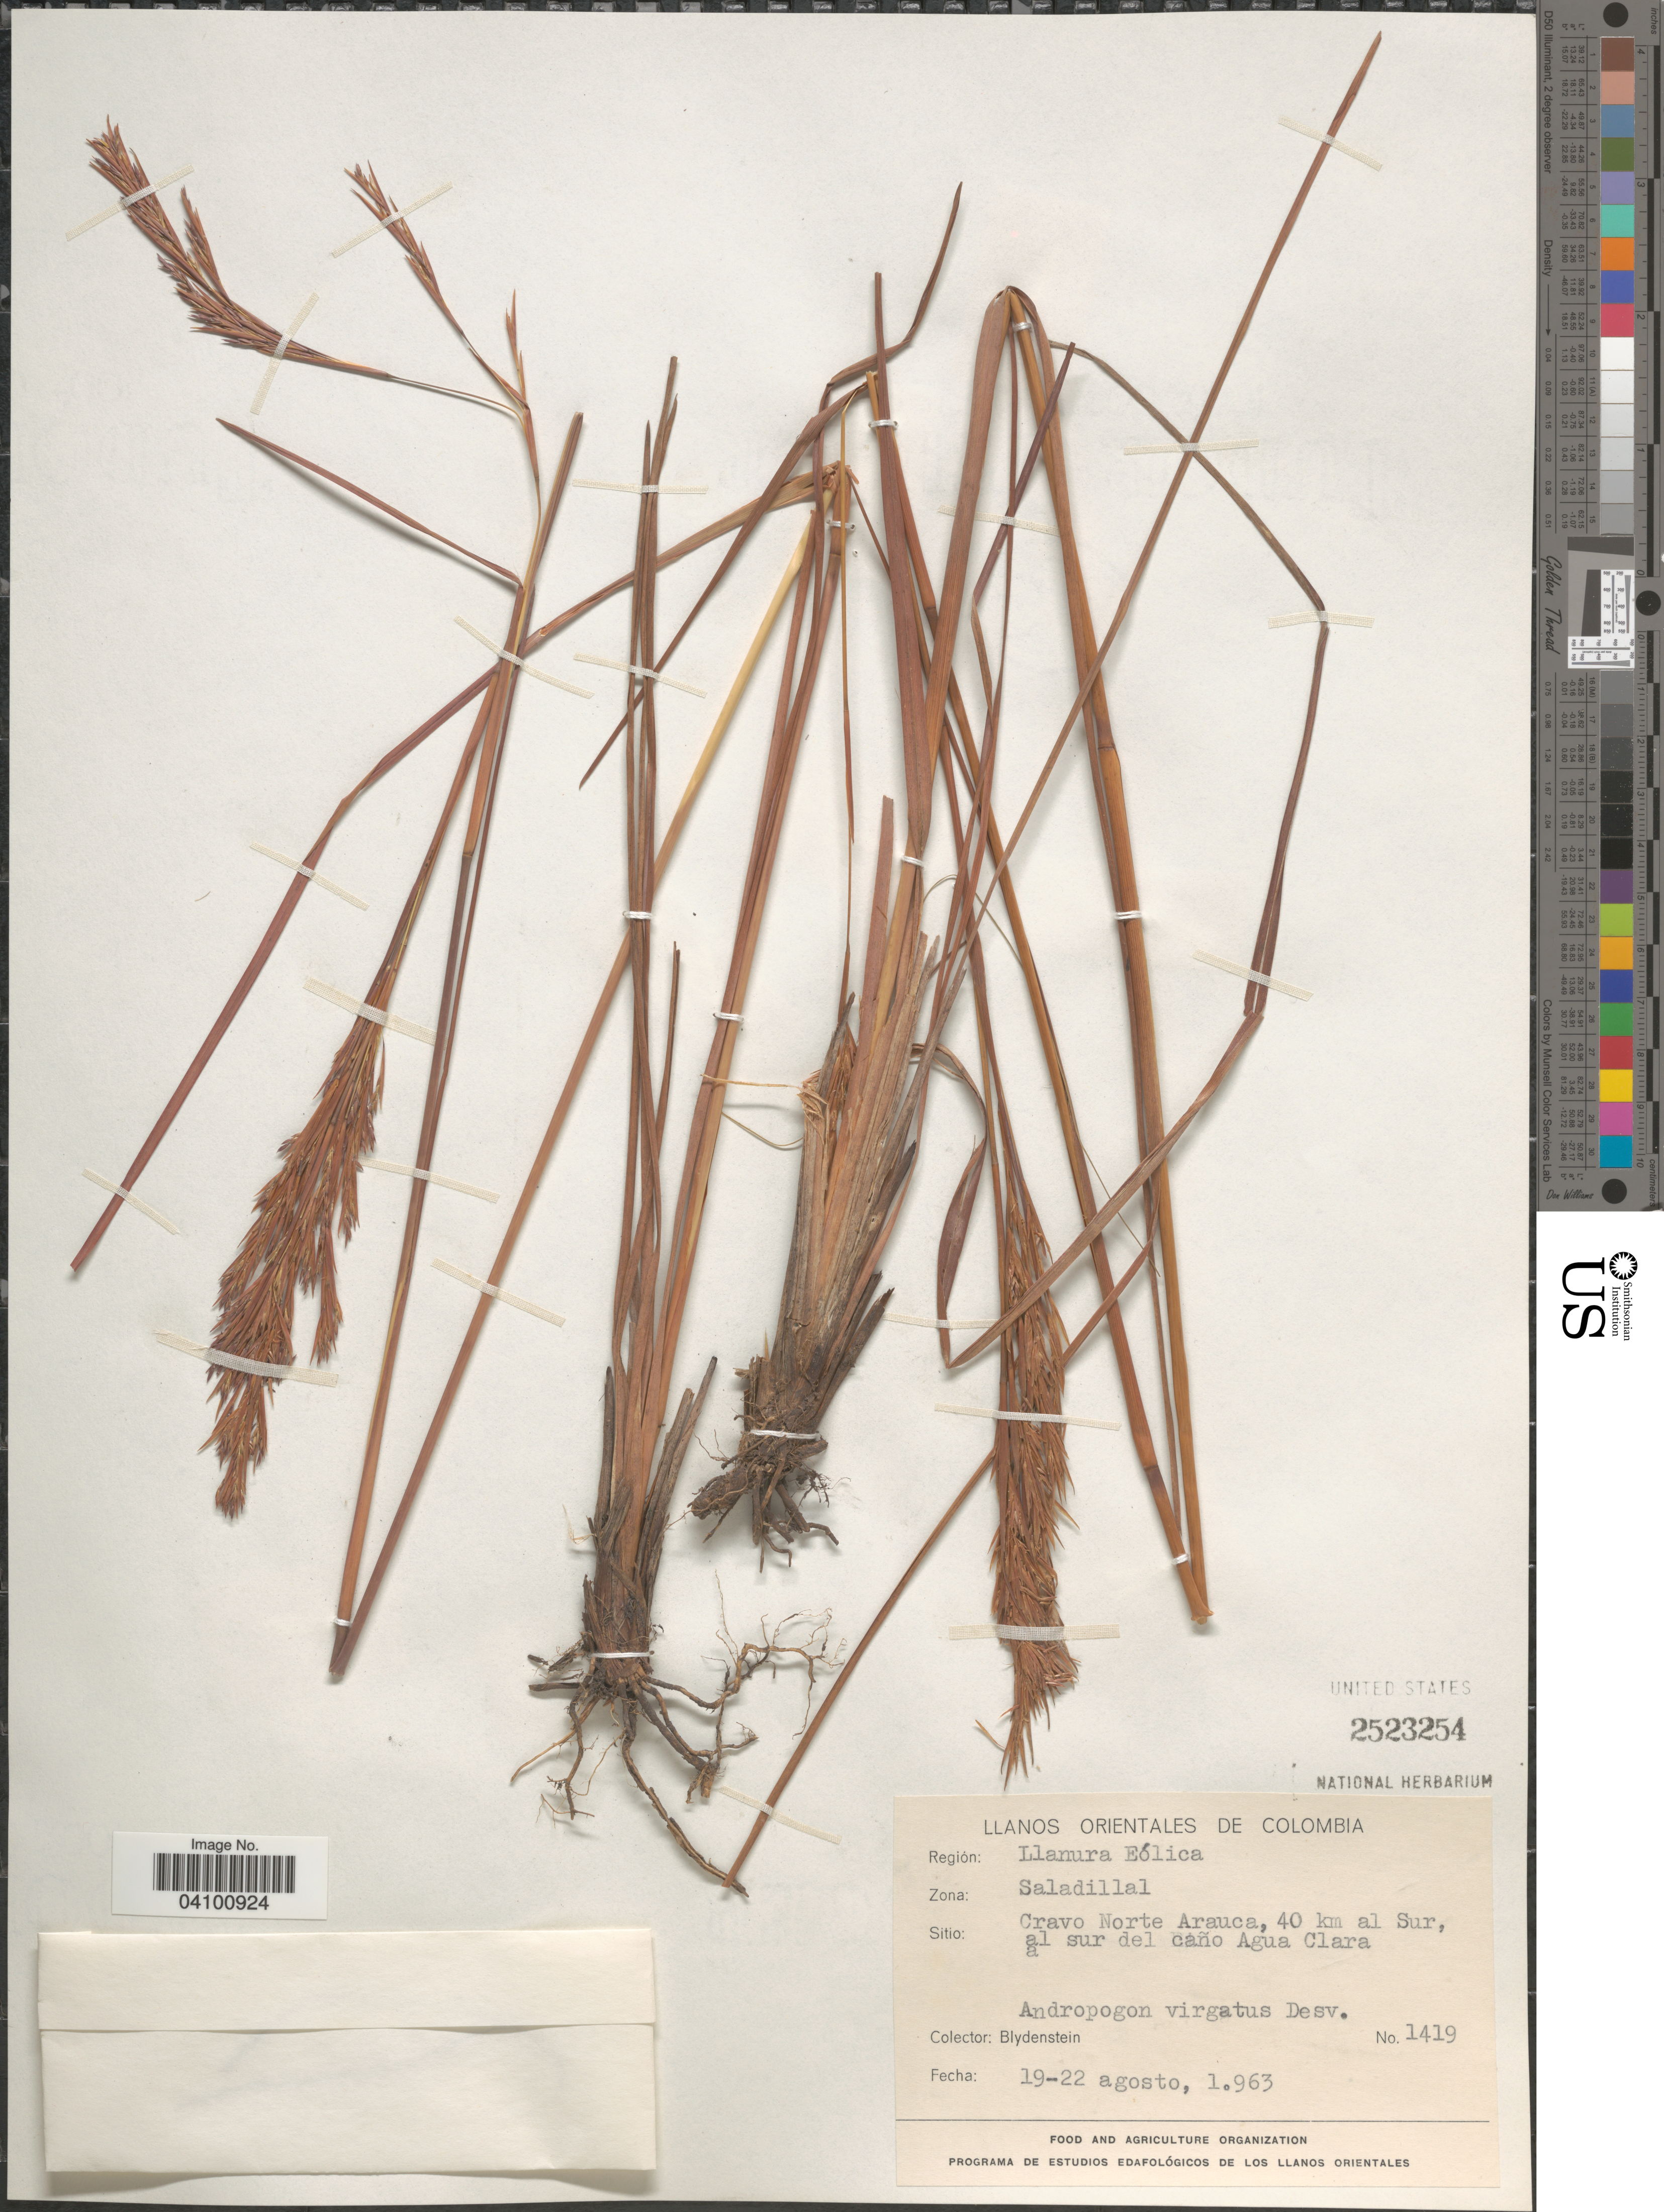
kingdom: Plantae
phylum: Tracheophyta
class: Liliopsida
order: Poales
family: Poaceae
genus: Andropogon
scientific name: Andropogon virgatus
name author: Desv. ex Ham.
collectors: Blydenstein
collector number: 1419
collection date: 1963-08-19/1963-08-22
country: Colombia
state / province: Arauca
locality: Llanos Orientales de Colombia. Región: Llanura Eólica. Zona: Saladillal. Sitio: Cravo Norte Arauca, 40 km al Sur, al sur del caño Agua Clara.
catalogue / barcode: US 2523254